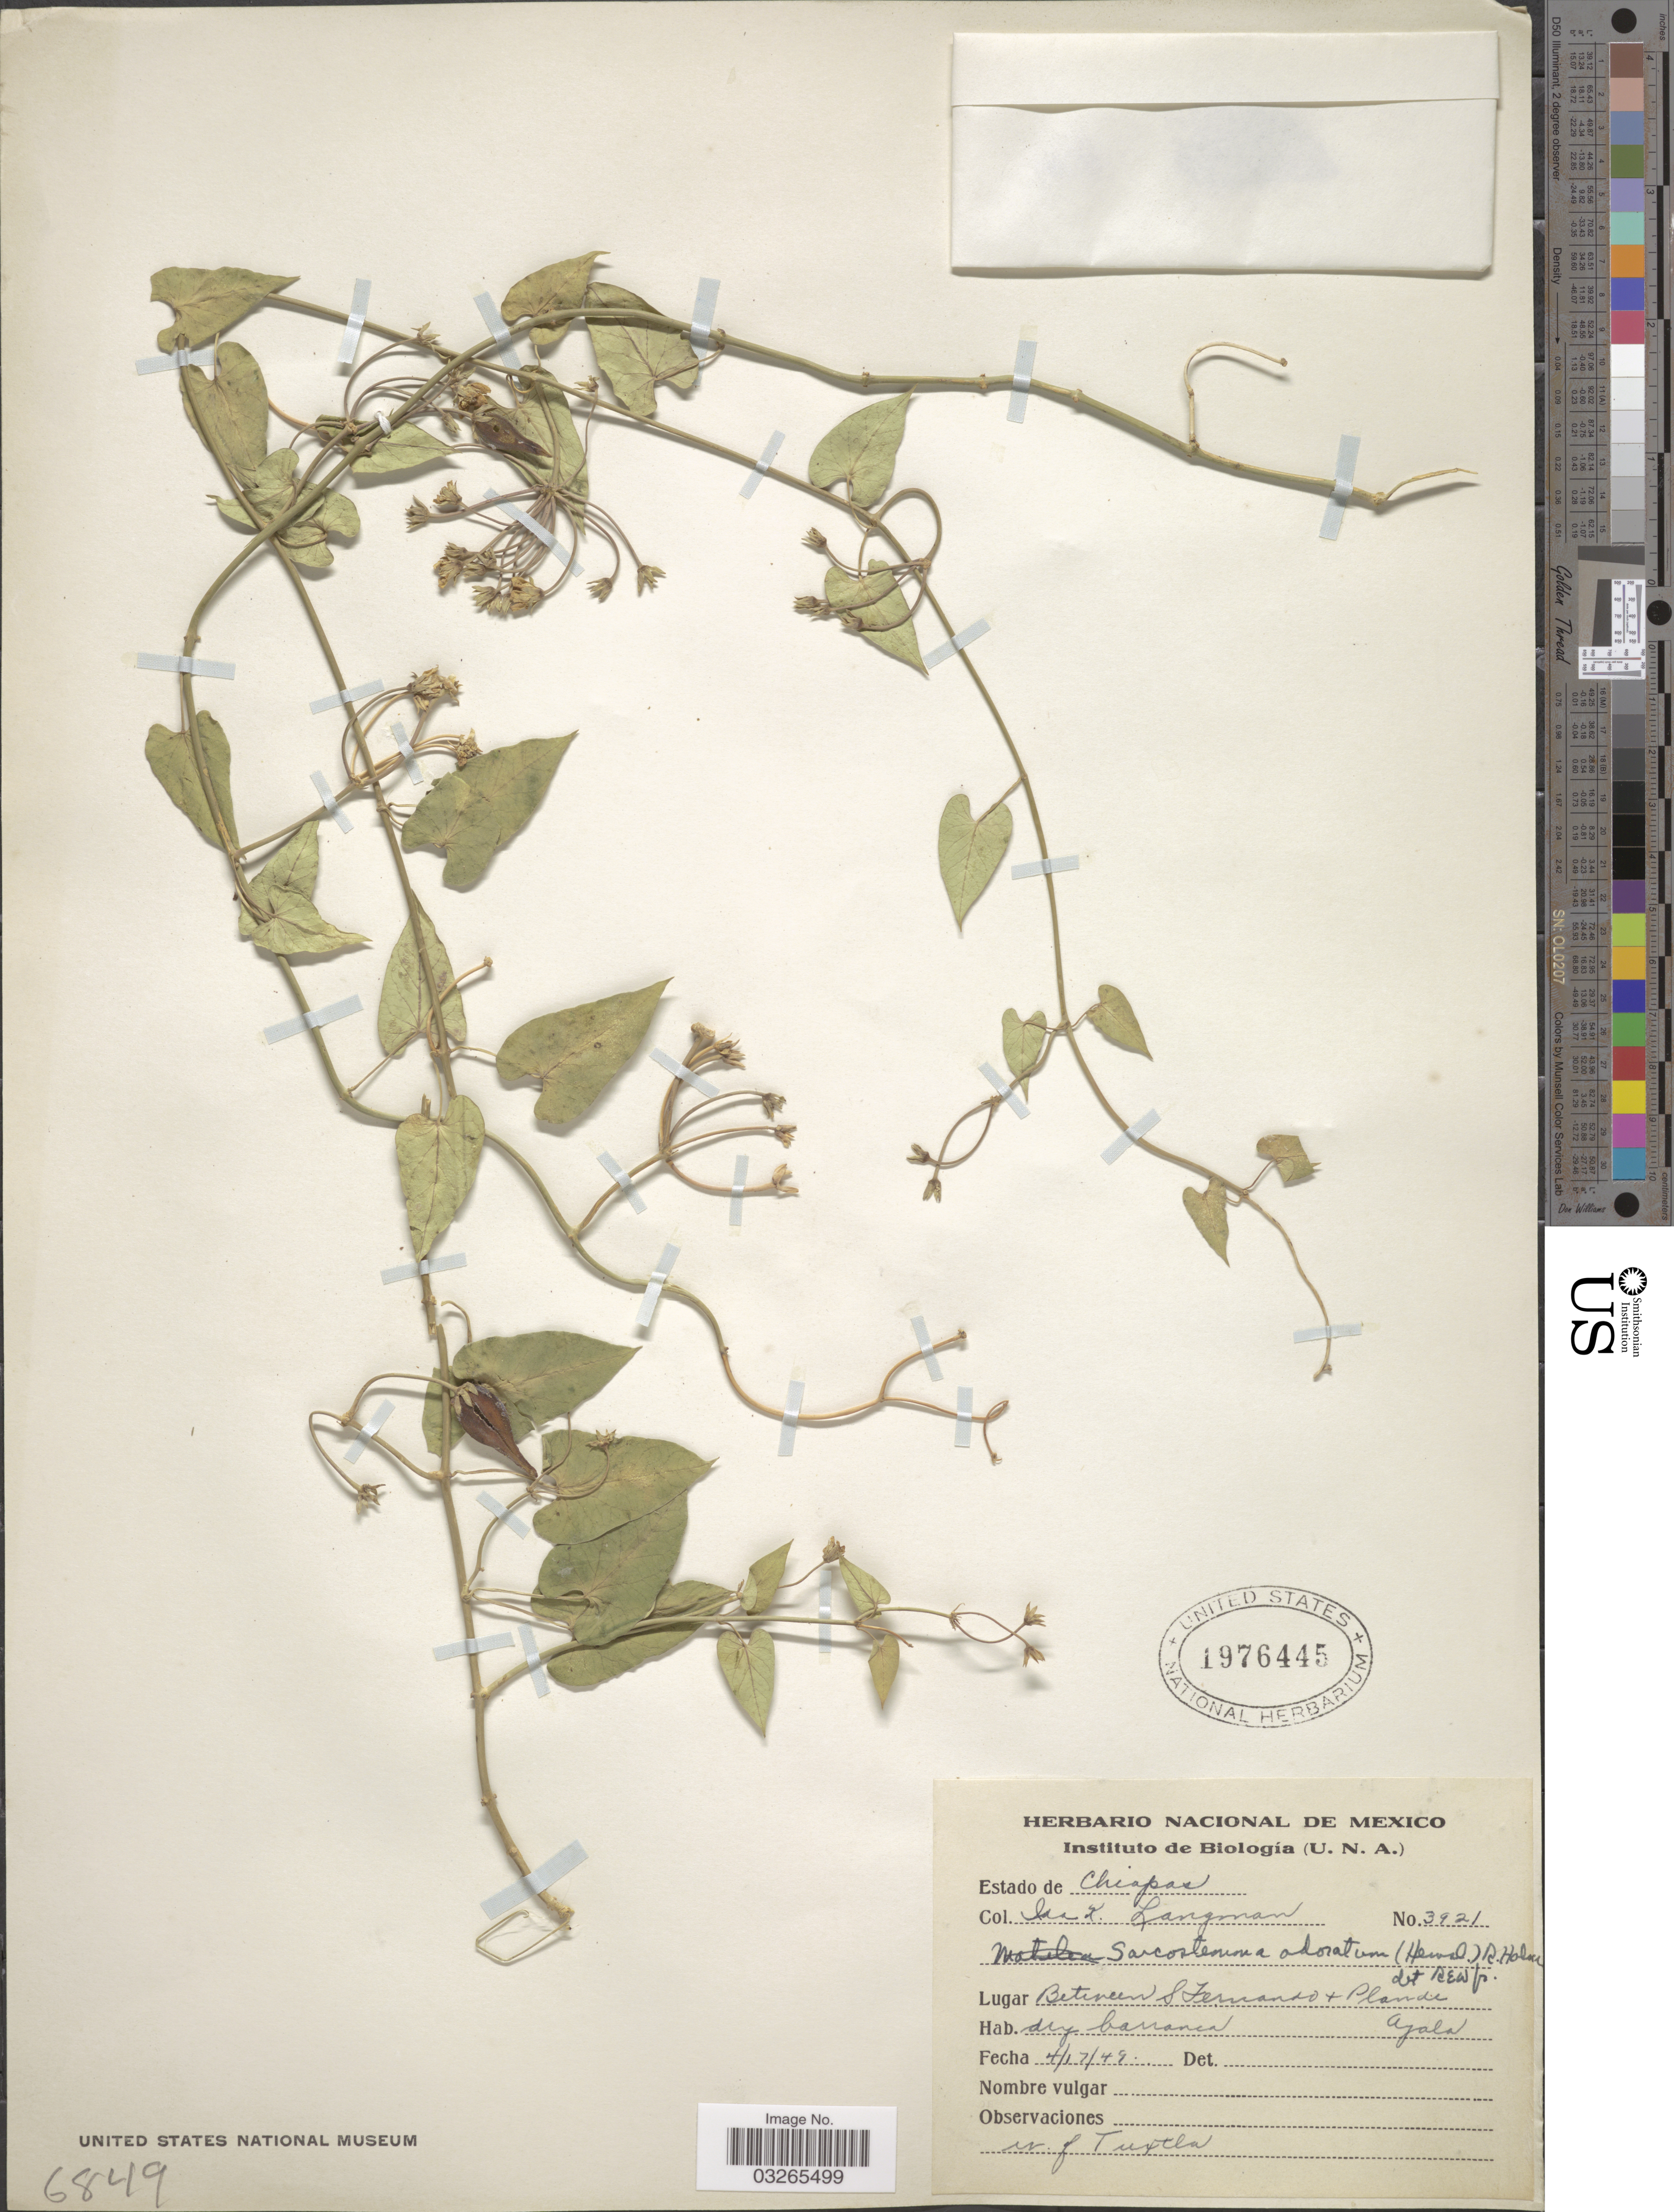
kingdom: Plantae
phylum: Tracheophyta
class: Magnoliopsida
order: Gentianales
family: Apocynaceae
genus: Sarcostemma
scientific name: Sarcostemma odoratum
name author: (Hemsl.) R.W. Holm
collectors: I. K. Langman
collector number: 3921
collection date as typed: Transcribed d/m/y: 17/4/49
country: Mexico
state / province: Chiapas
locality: Between S Fernando & Plan de Ayala.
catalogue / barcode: US 1976445